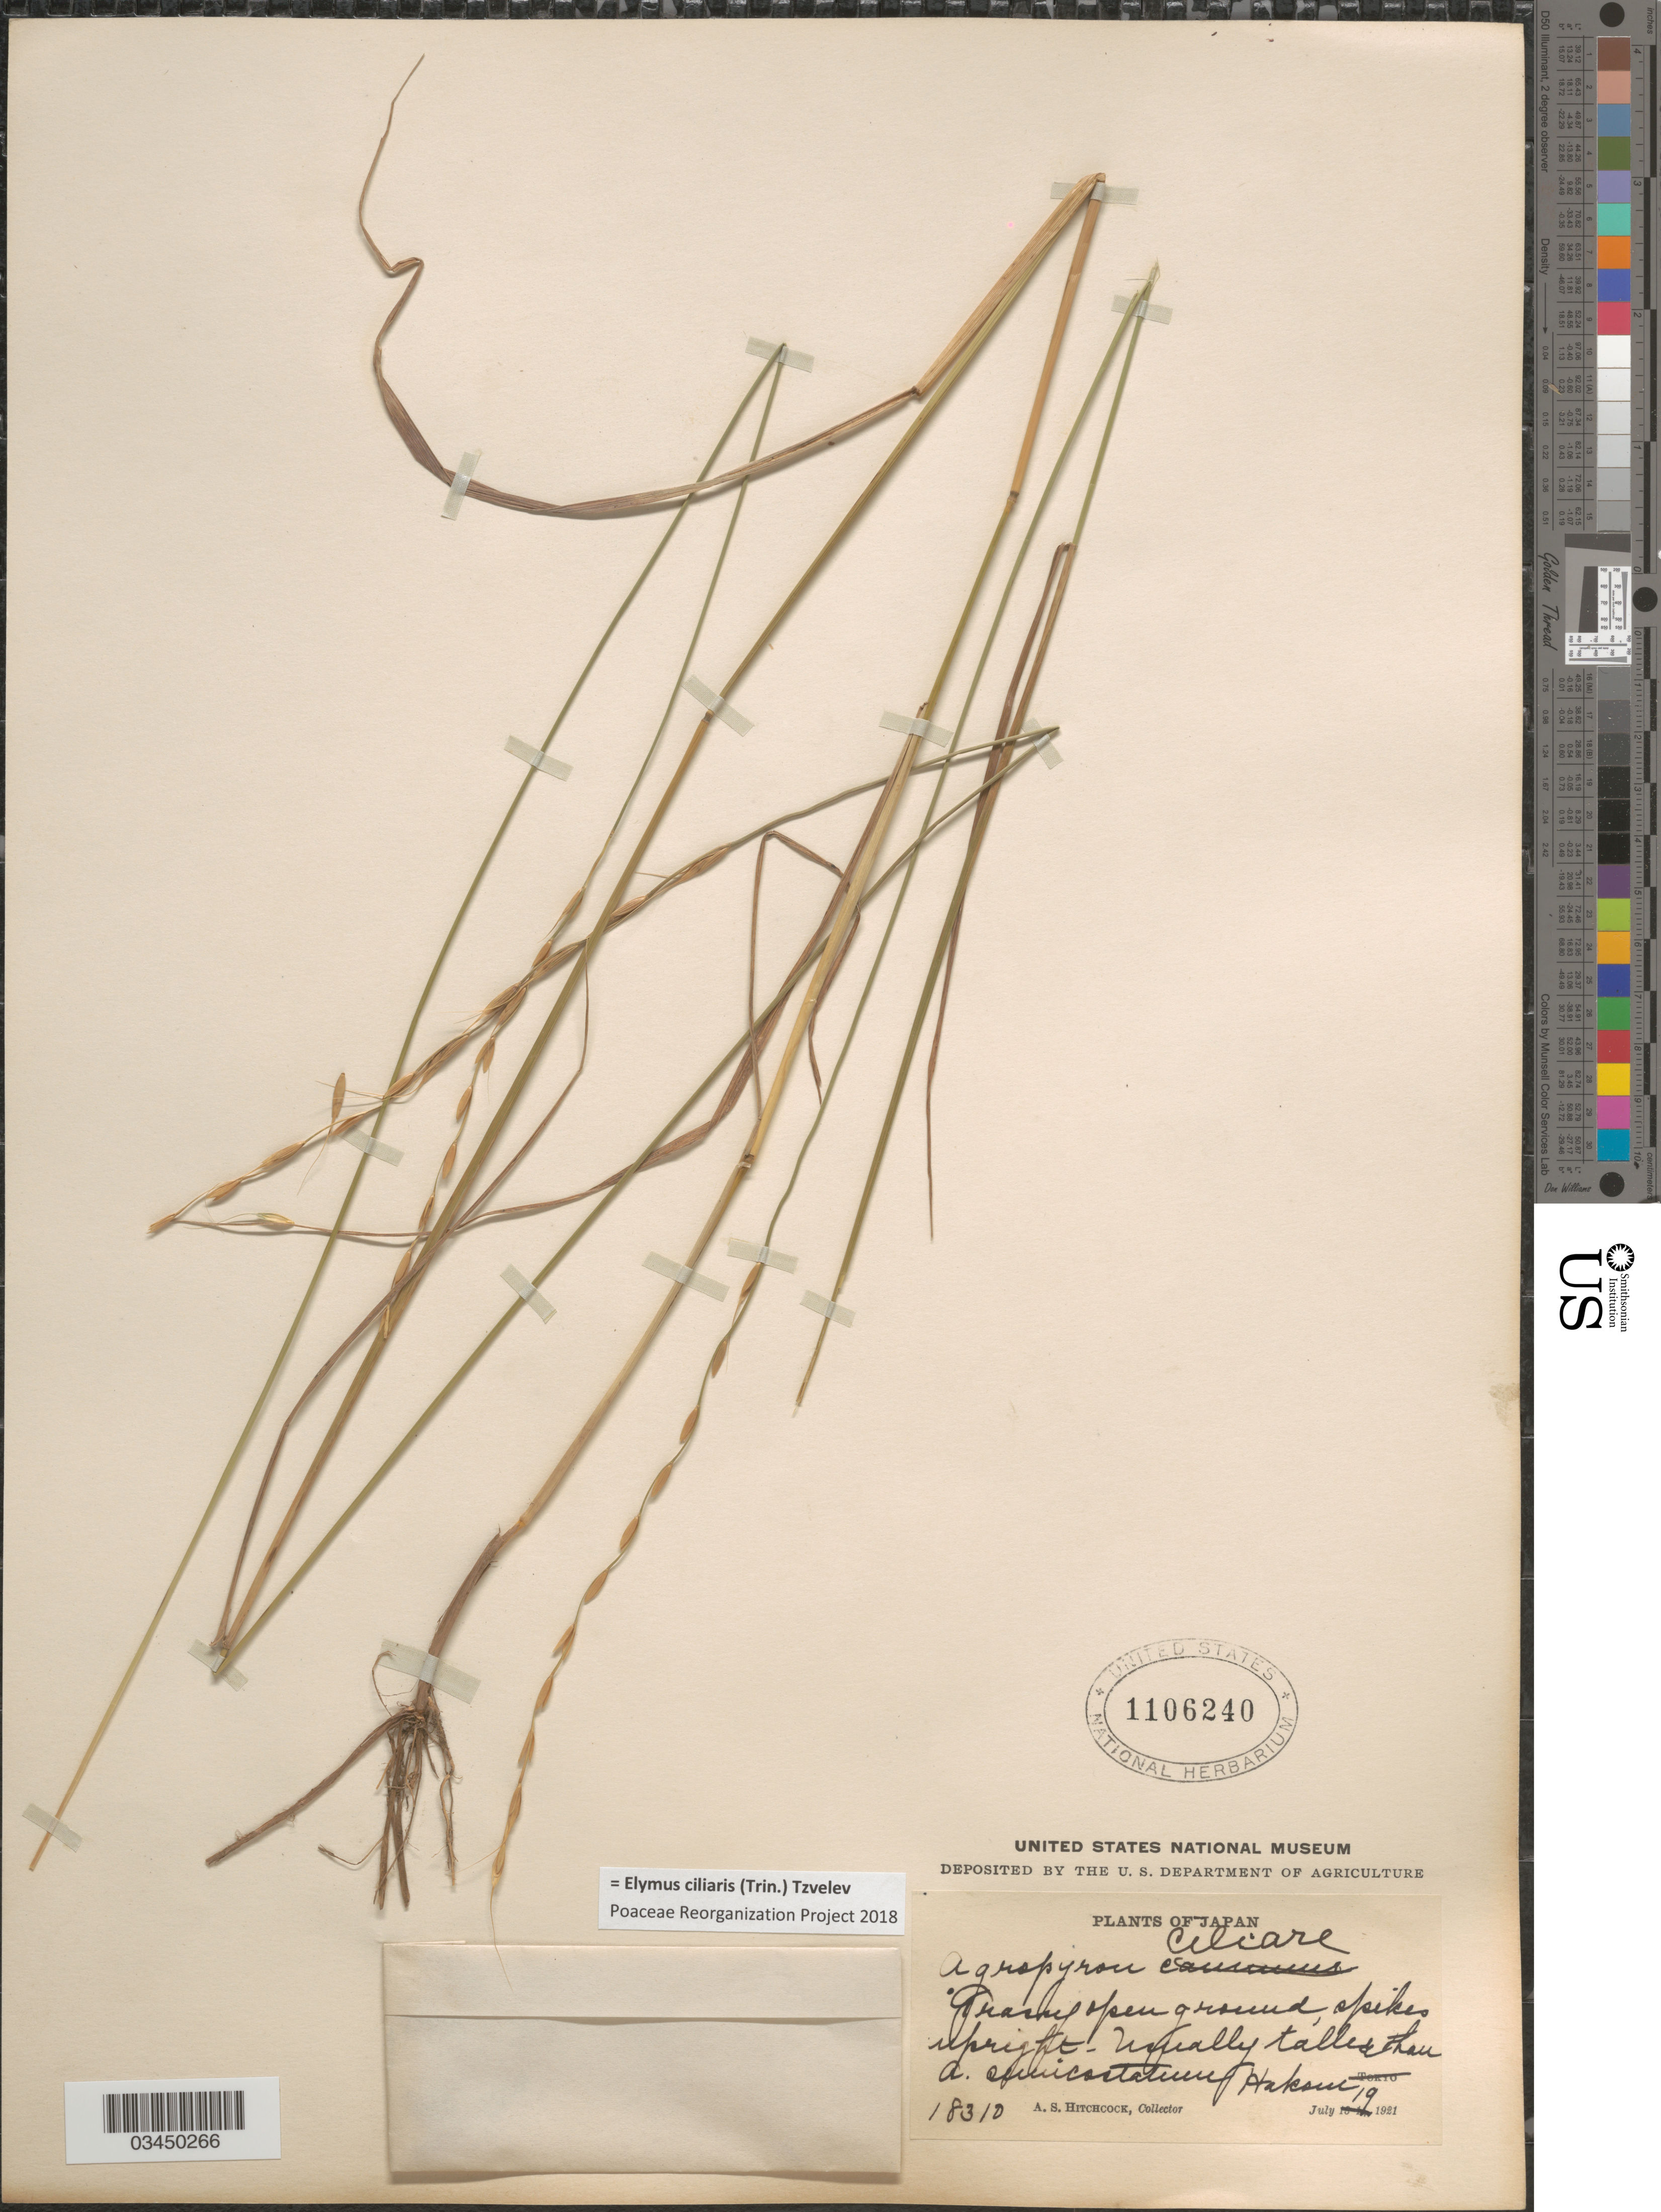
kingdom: Plantae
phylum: Tracheophyta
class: Liliopsida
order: Poales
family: Poaceae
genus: Elymus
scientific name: Elymus ciliaris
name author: (Trin.) Tzvelev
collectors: A. S. Hitchcock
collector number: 18310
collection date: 1921-07-19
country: Japan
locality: Hakone.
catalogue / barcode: US 1106240